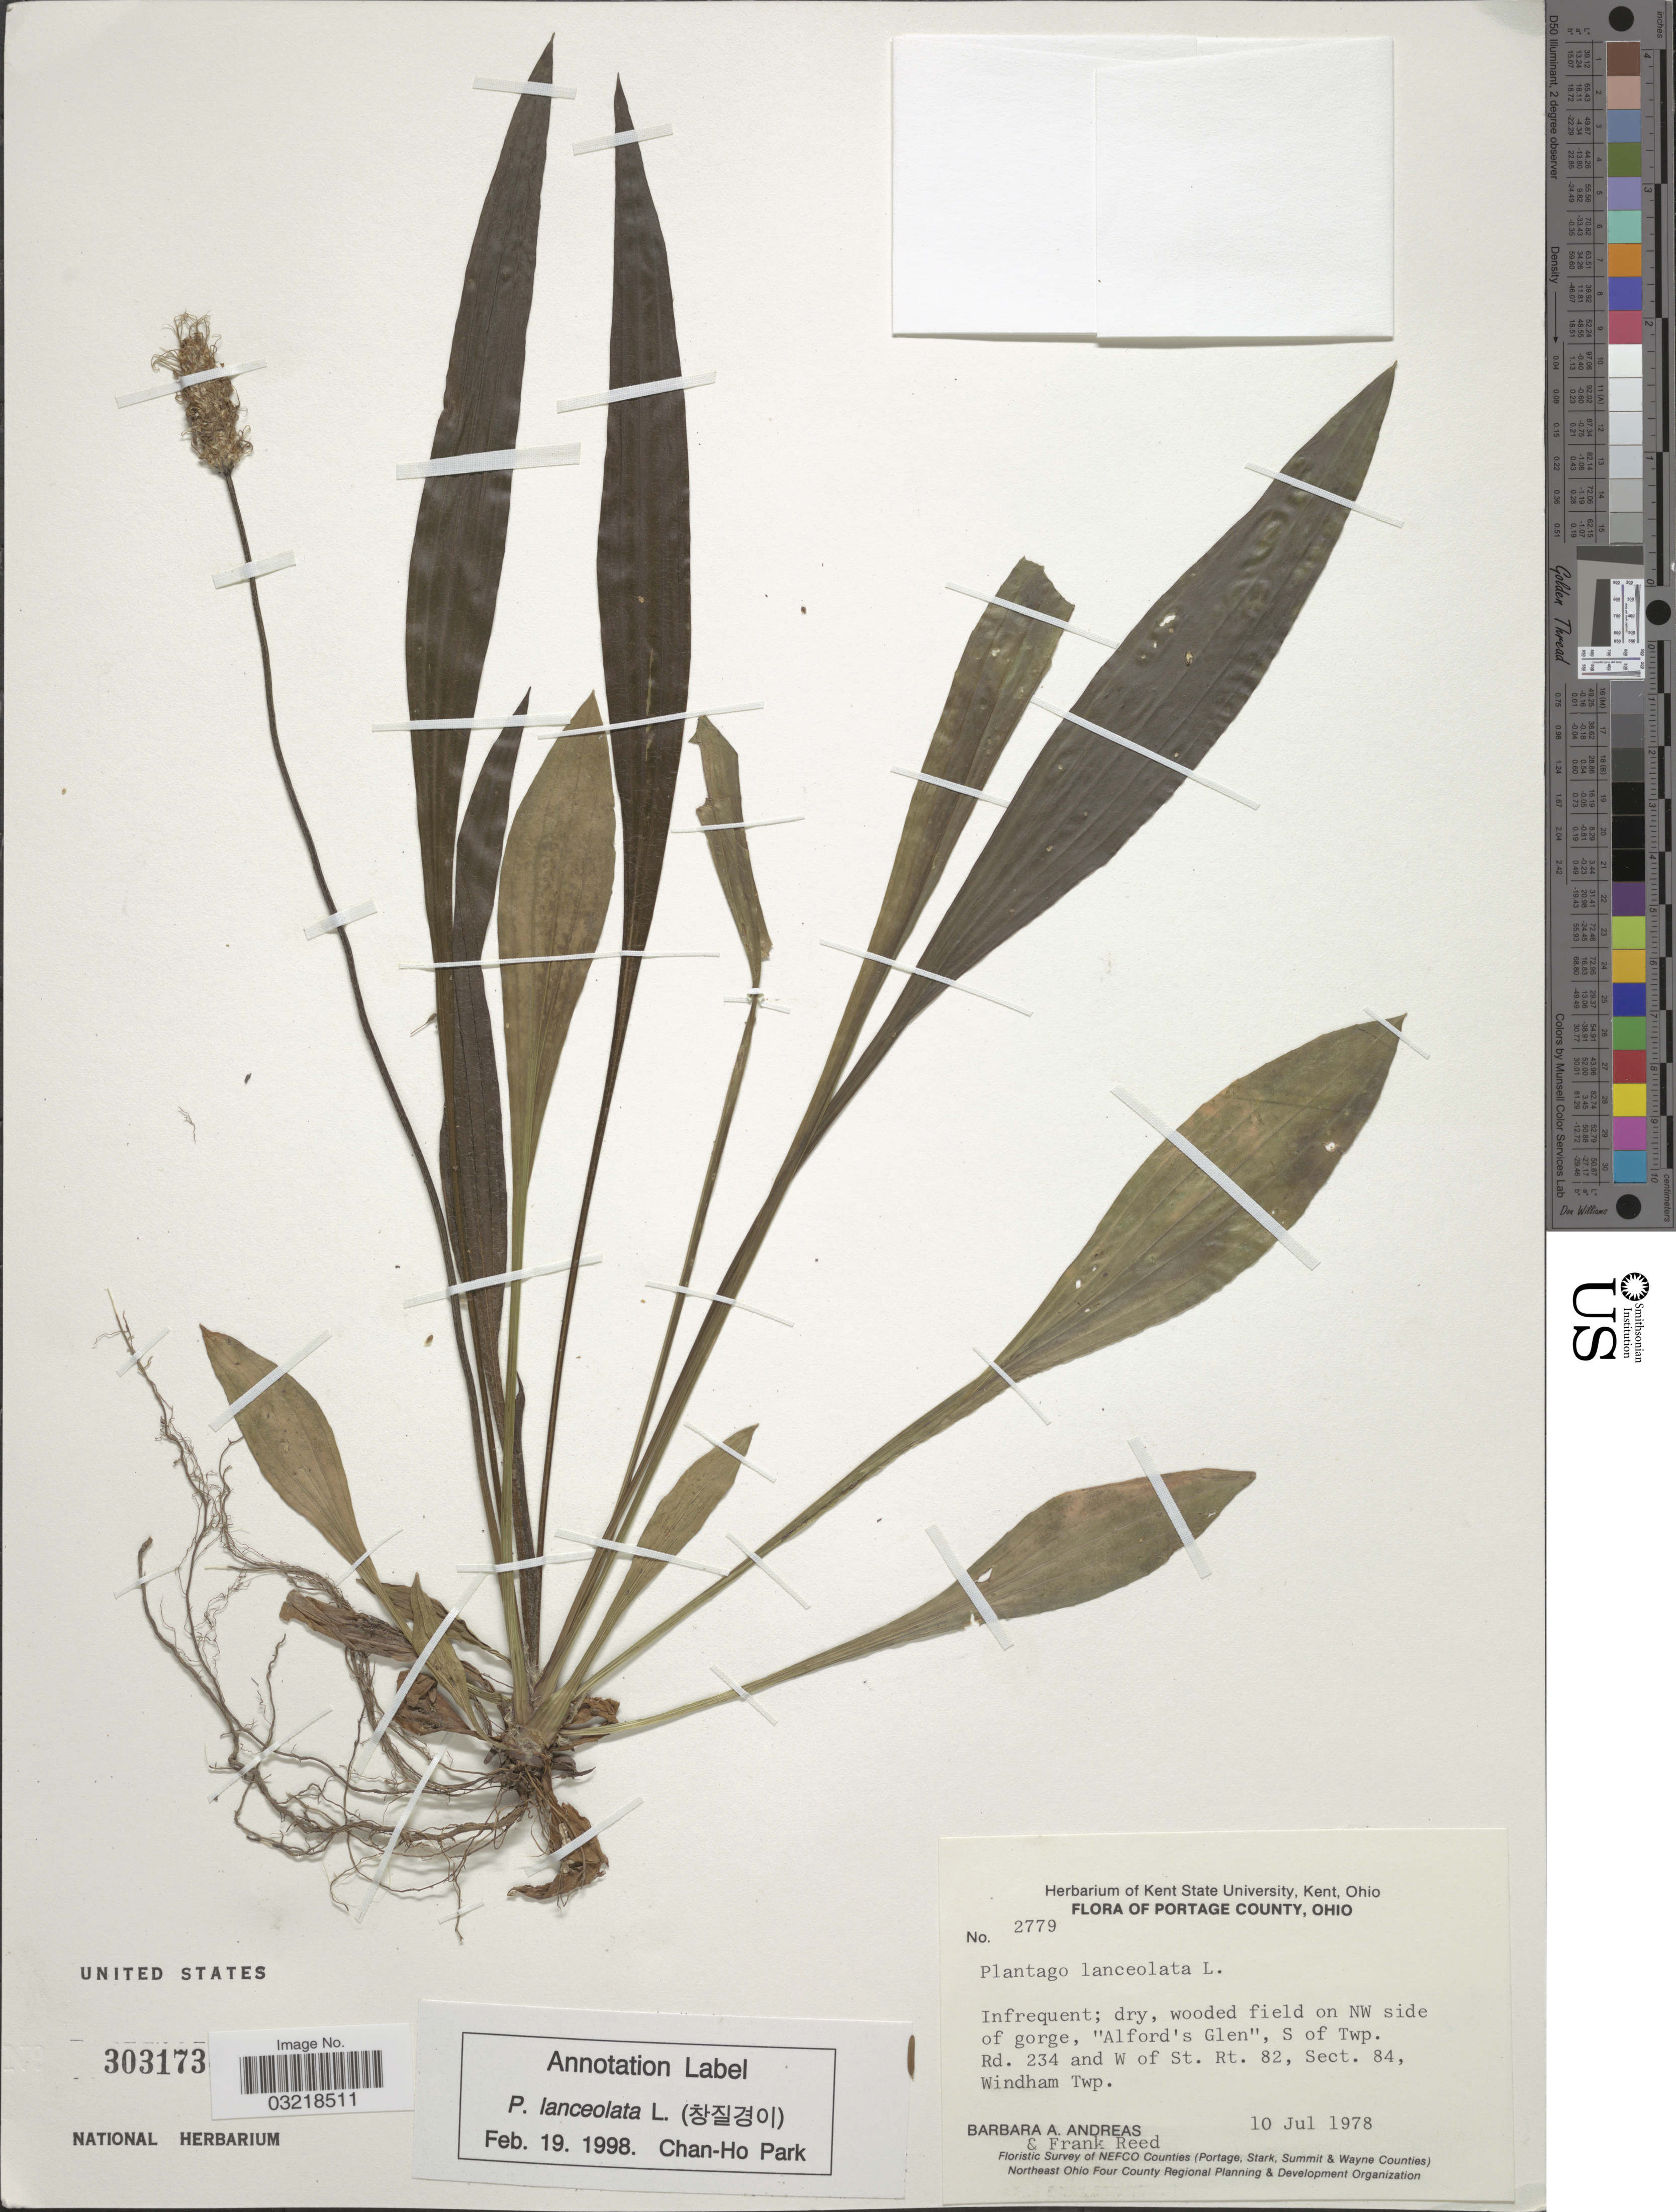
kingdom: Plantae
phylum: Tracheophyta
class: Magnoliopsida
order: Lamiales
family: Plantaginaceae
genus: Plantago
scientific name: Plantago lanceolata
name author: L.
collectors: B. A. Andreas & F. Reed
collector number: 2779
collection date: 1978-07-10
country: United States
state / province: Ohio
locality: Portage County. Infrequent; dry, wooded field on NW side of gorge, "Alford's Glen", S of Twp. Rd. 234 and W of St. Rt. 82, Sect. 84, Windham Twp.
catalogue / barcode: US 303173